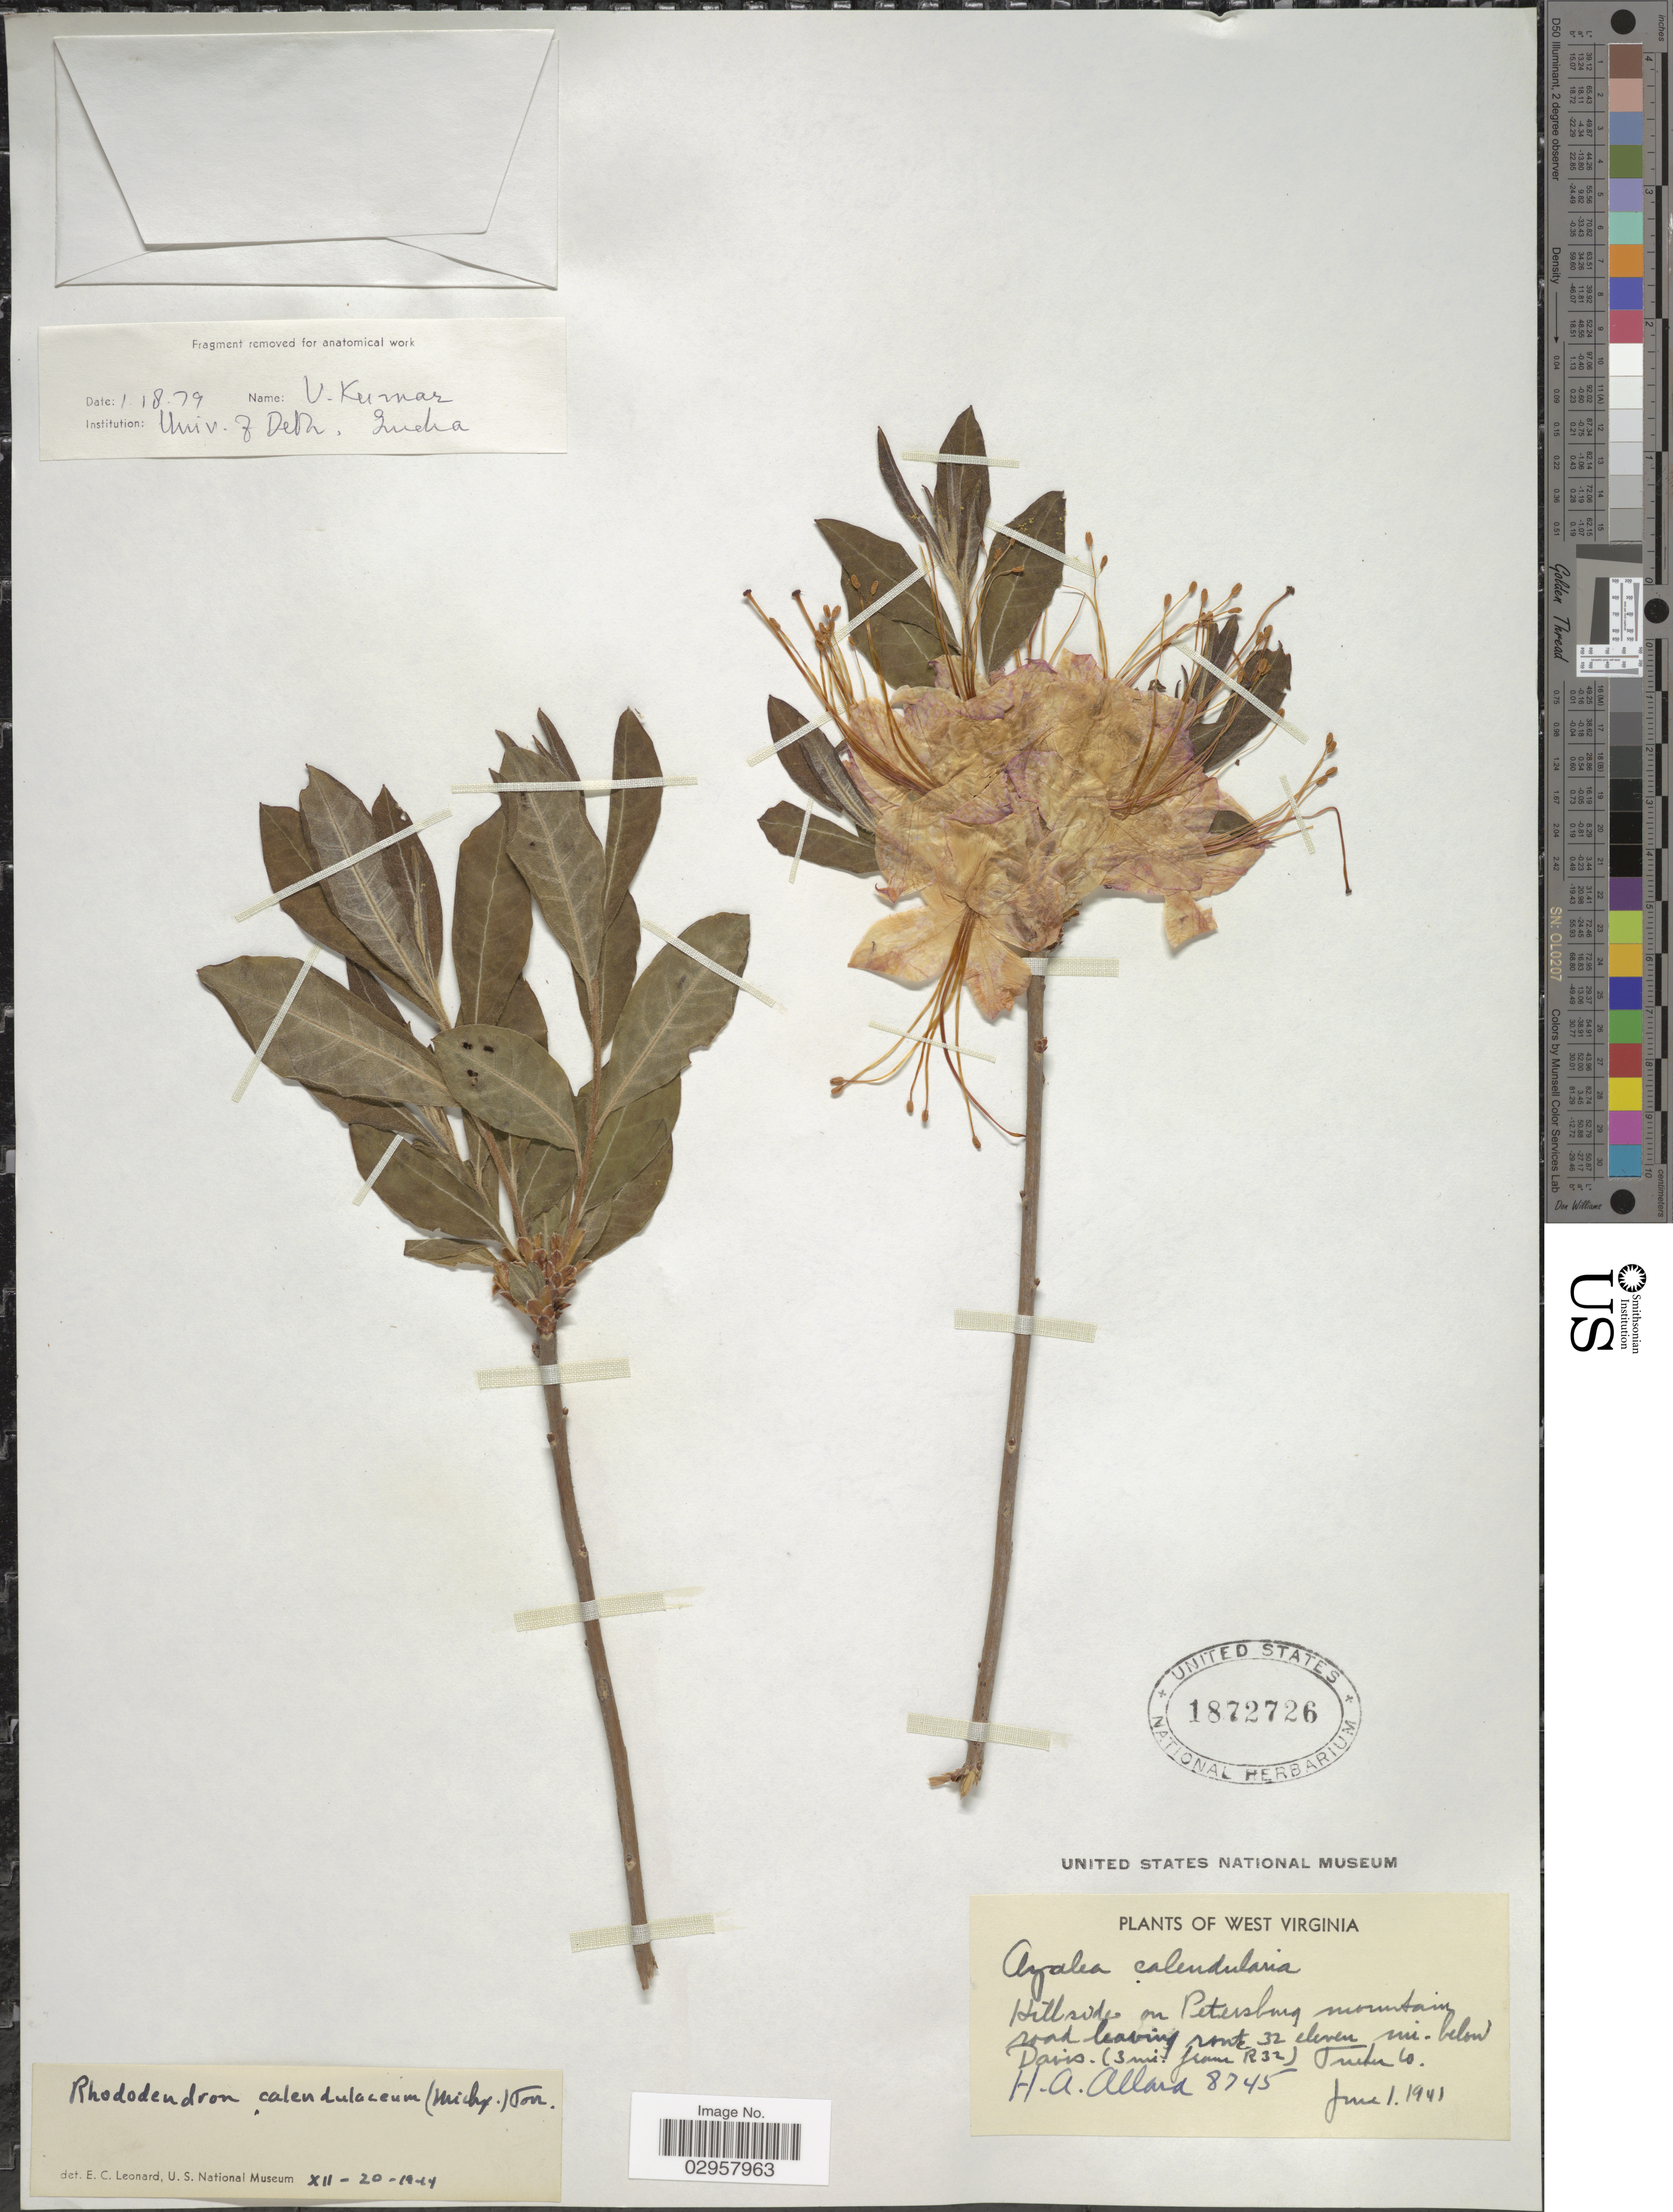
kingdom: Plantae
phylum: Tracheophyta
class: Magnoliopsida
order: Ericales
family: Ericaceae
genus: Rhododendron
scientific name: Rhododendron calendulaceum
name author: (Michx.) Torr.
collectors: H. A. Allard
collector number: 8745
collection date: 1941-06-01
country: United States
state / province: West Virginia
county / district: Tucker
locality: Hillside on Petersburg mountain road leading route 32 eleven mi below Tucker Co.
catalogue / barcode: US 1872726